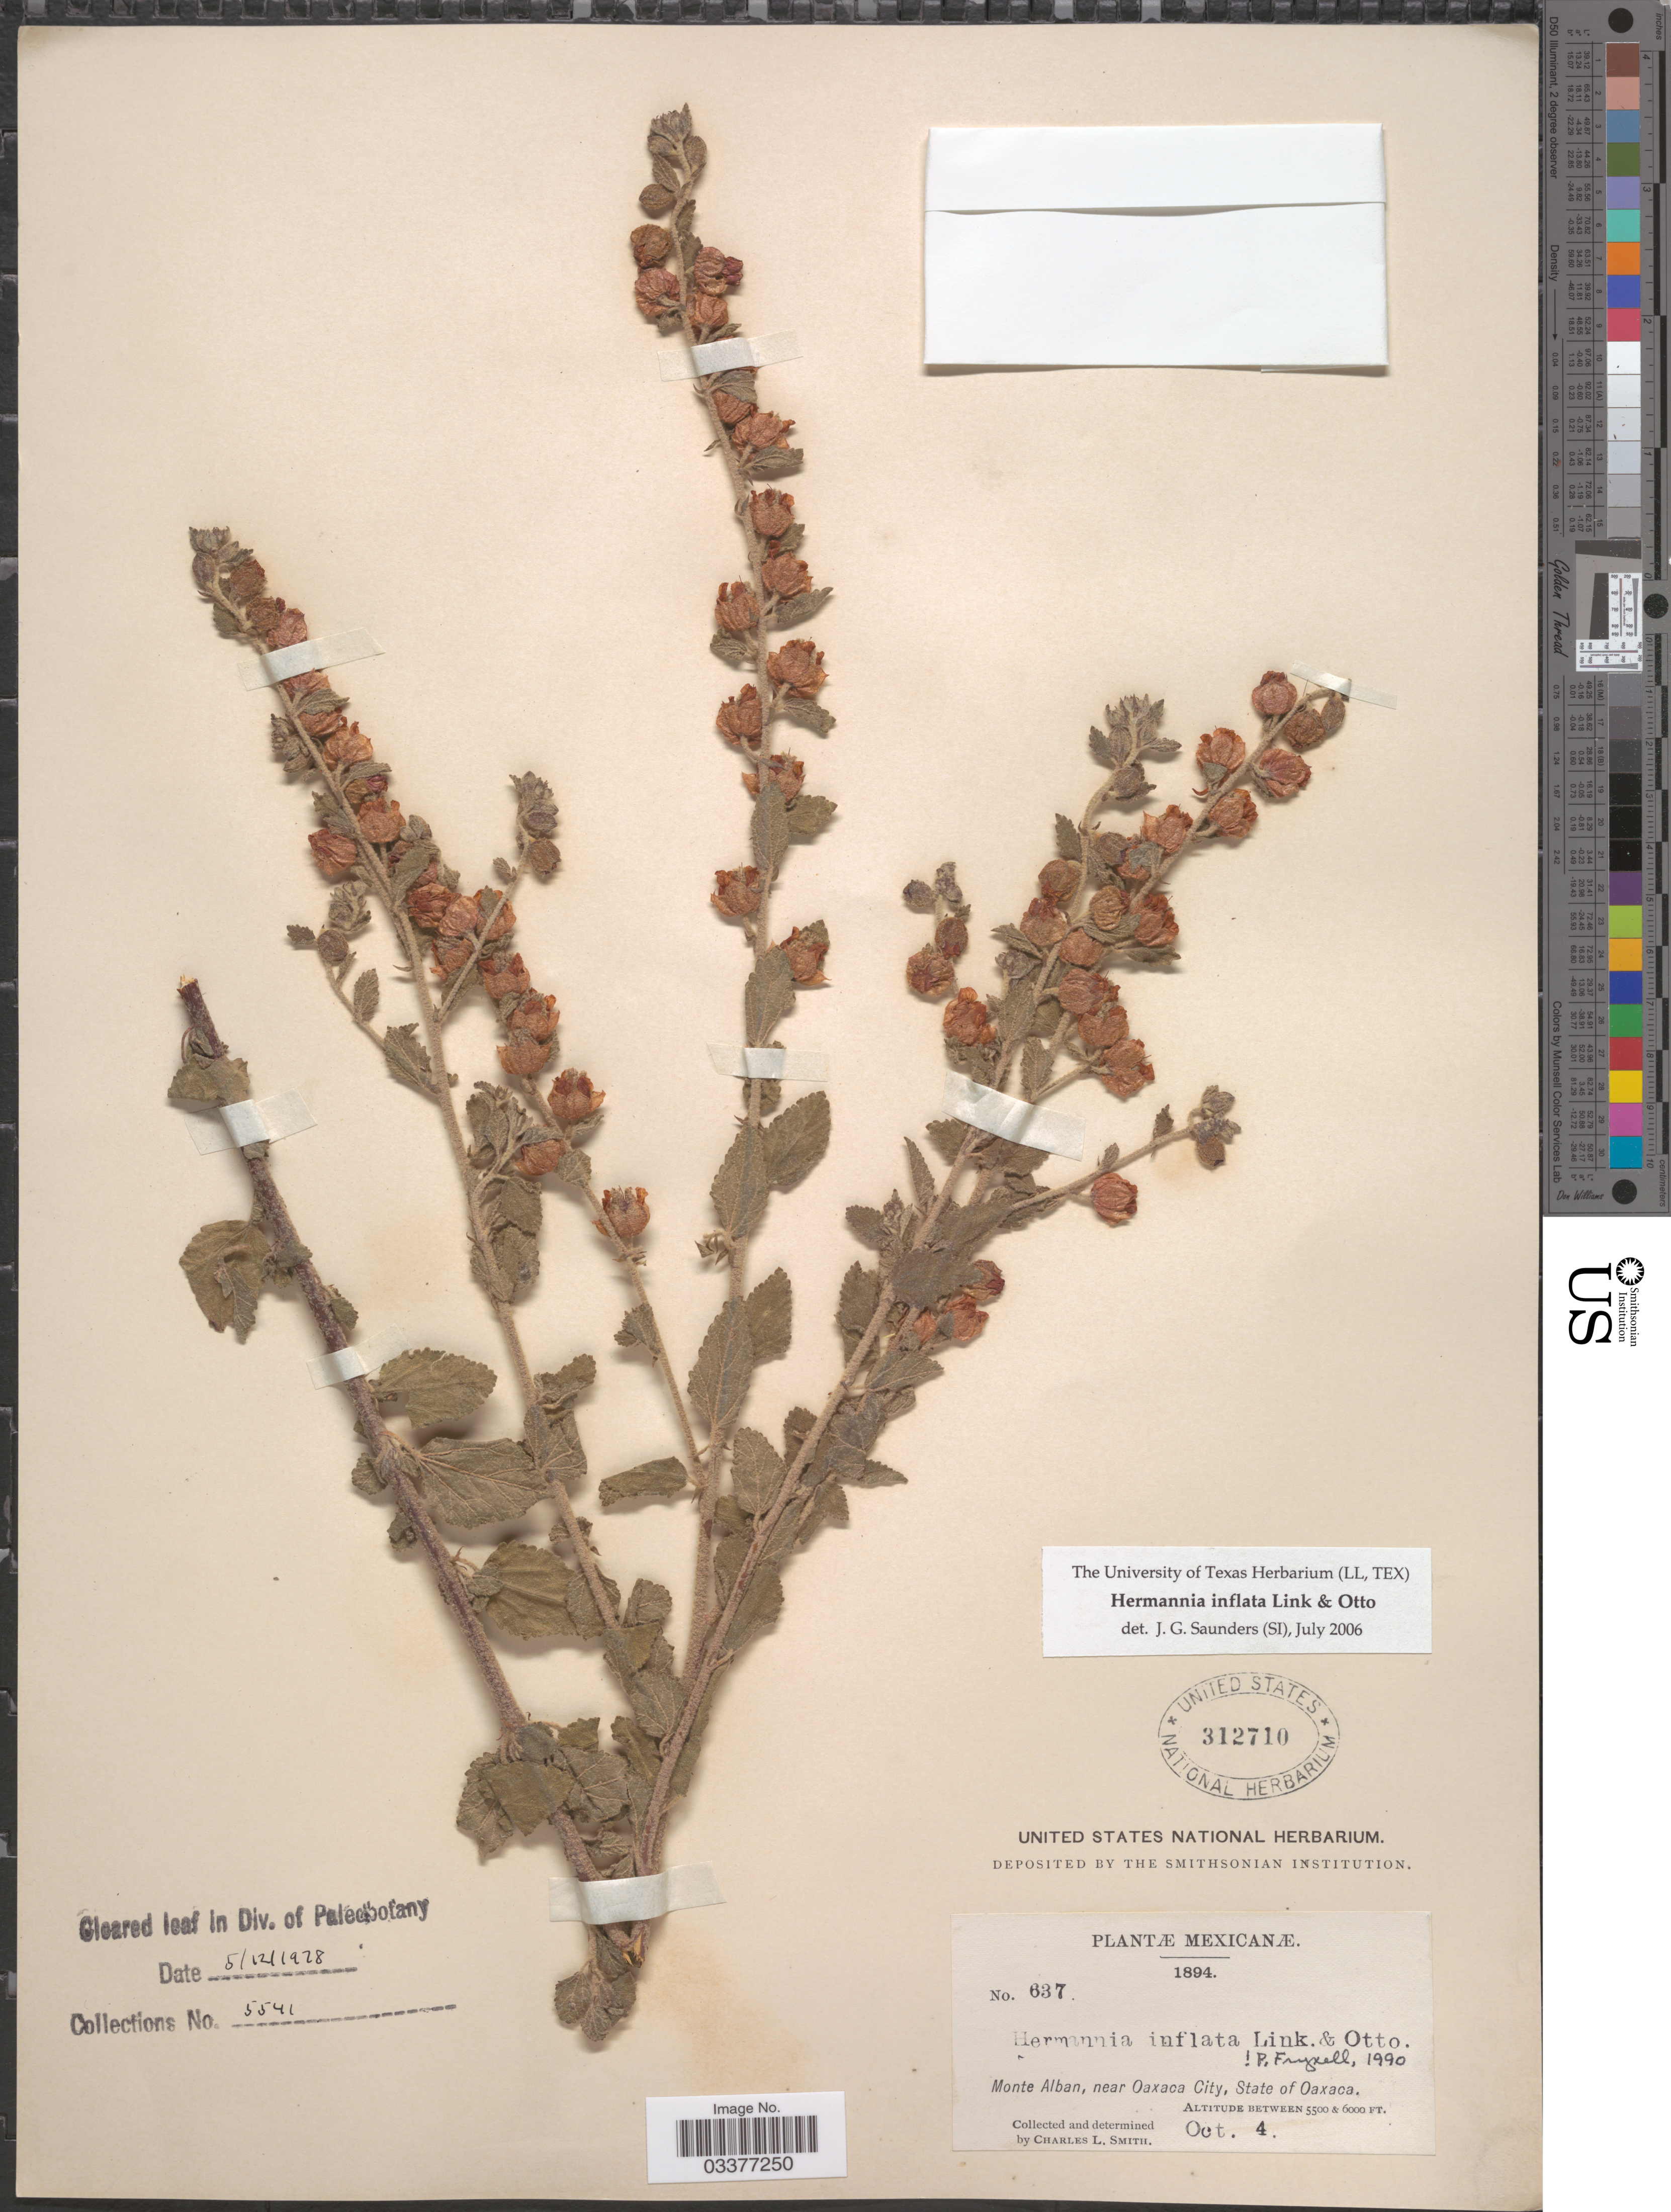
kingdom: Plantae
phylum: Tracheophyta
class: Magnoliopsida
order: Malvales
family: Malvaceae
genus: Hermannia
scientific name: Hermannia inflata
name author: Link & Otto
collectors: C. L. Smith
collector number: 637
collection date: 1894-10-04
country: Mexico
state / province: Oaxaca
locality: Monte Alban, near Oaxaca City.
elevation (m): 1676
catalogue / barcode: US 312710